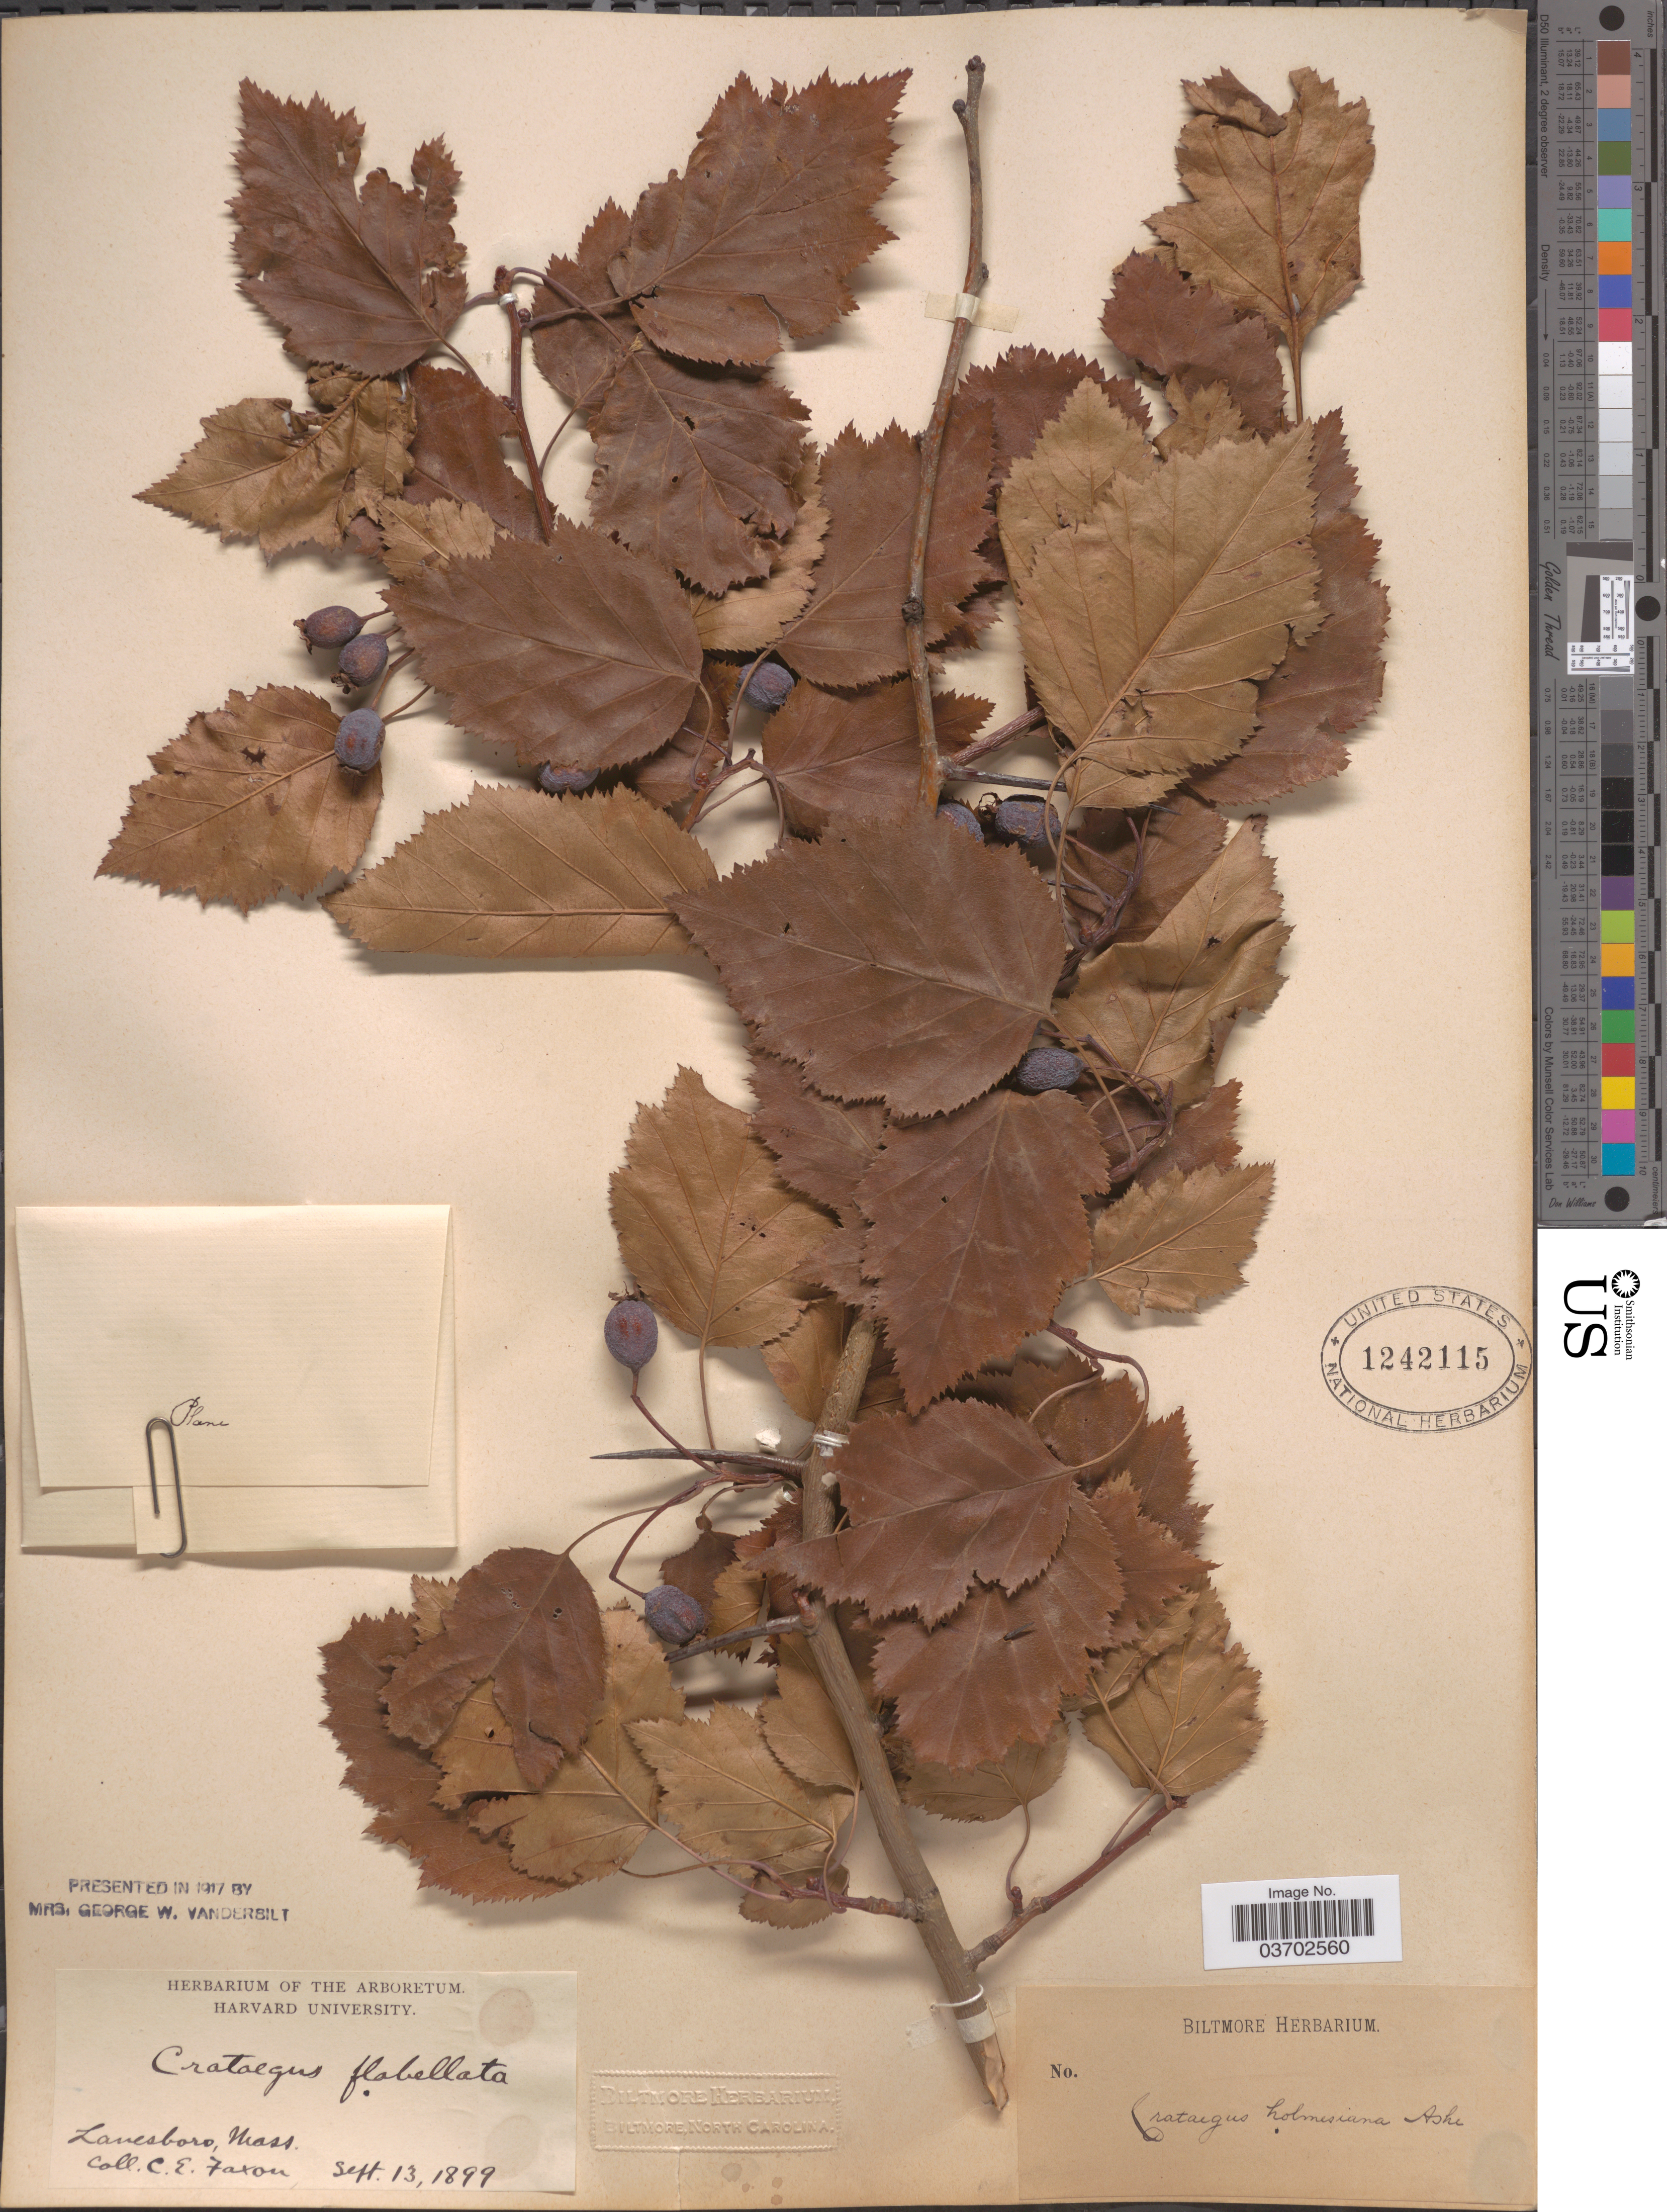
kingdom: Plantae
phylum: Tracheophyta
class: Magnoliopsida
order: Rosales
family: Rosaceae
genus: Crataegus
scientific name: Crataegus flabellata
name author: (Bosc) K. Koch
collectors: C. Faxon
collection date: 1899-09-13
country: United States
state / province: Massachusetts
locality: Lanesboro.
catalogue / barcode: US 1242115